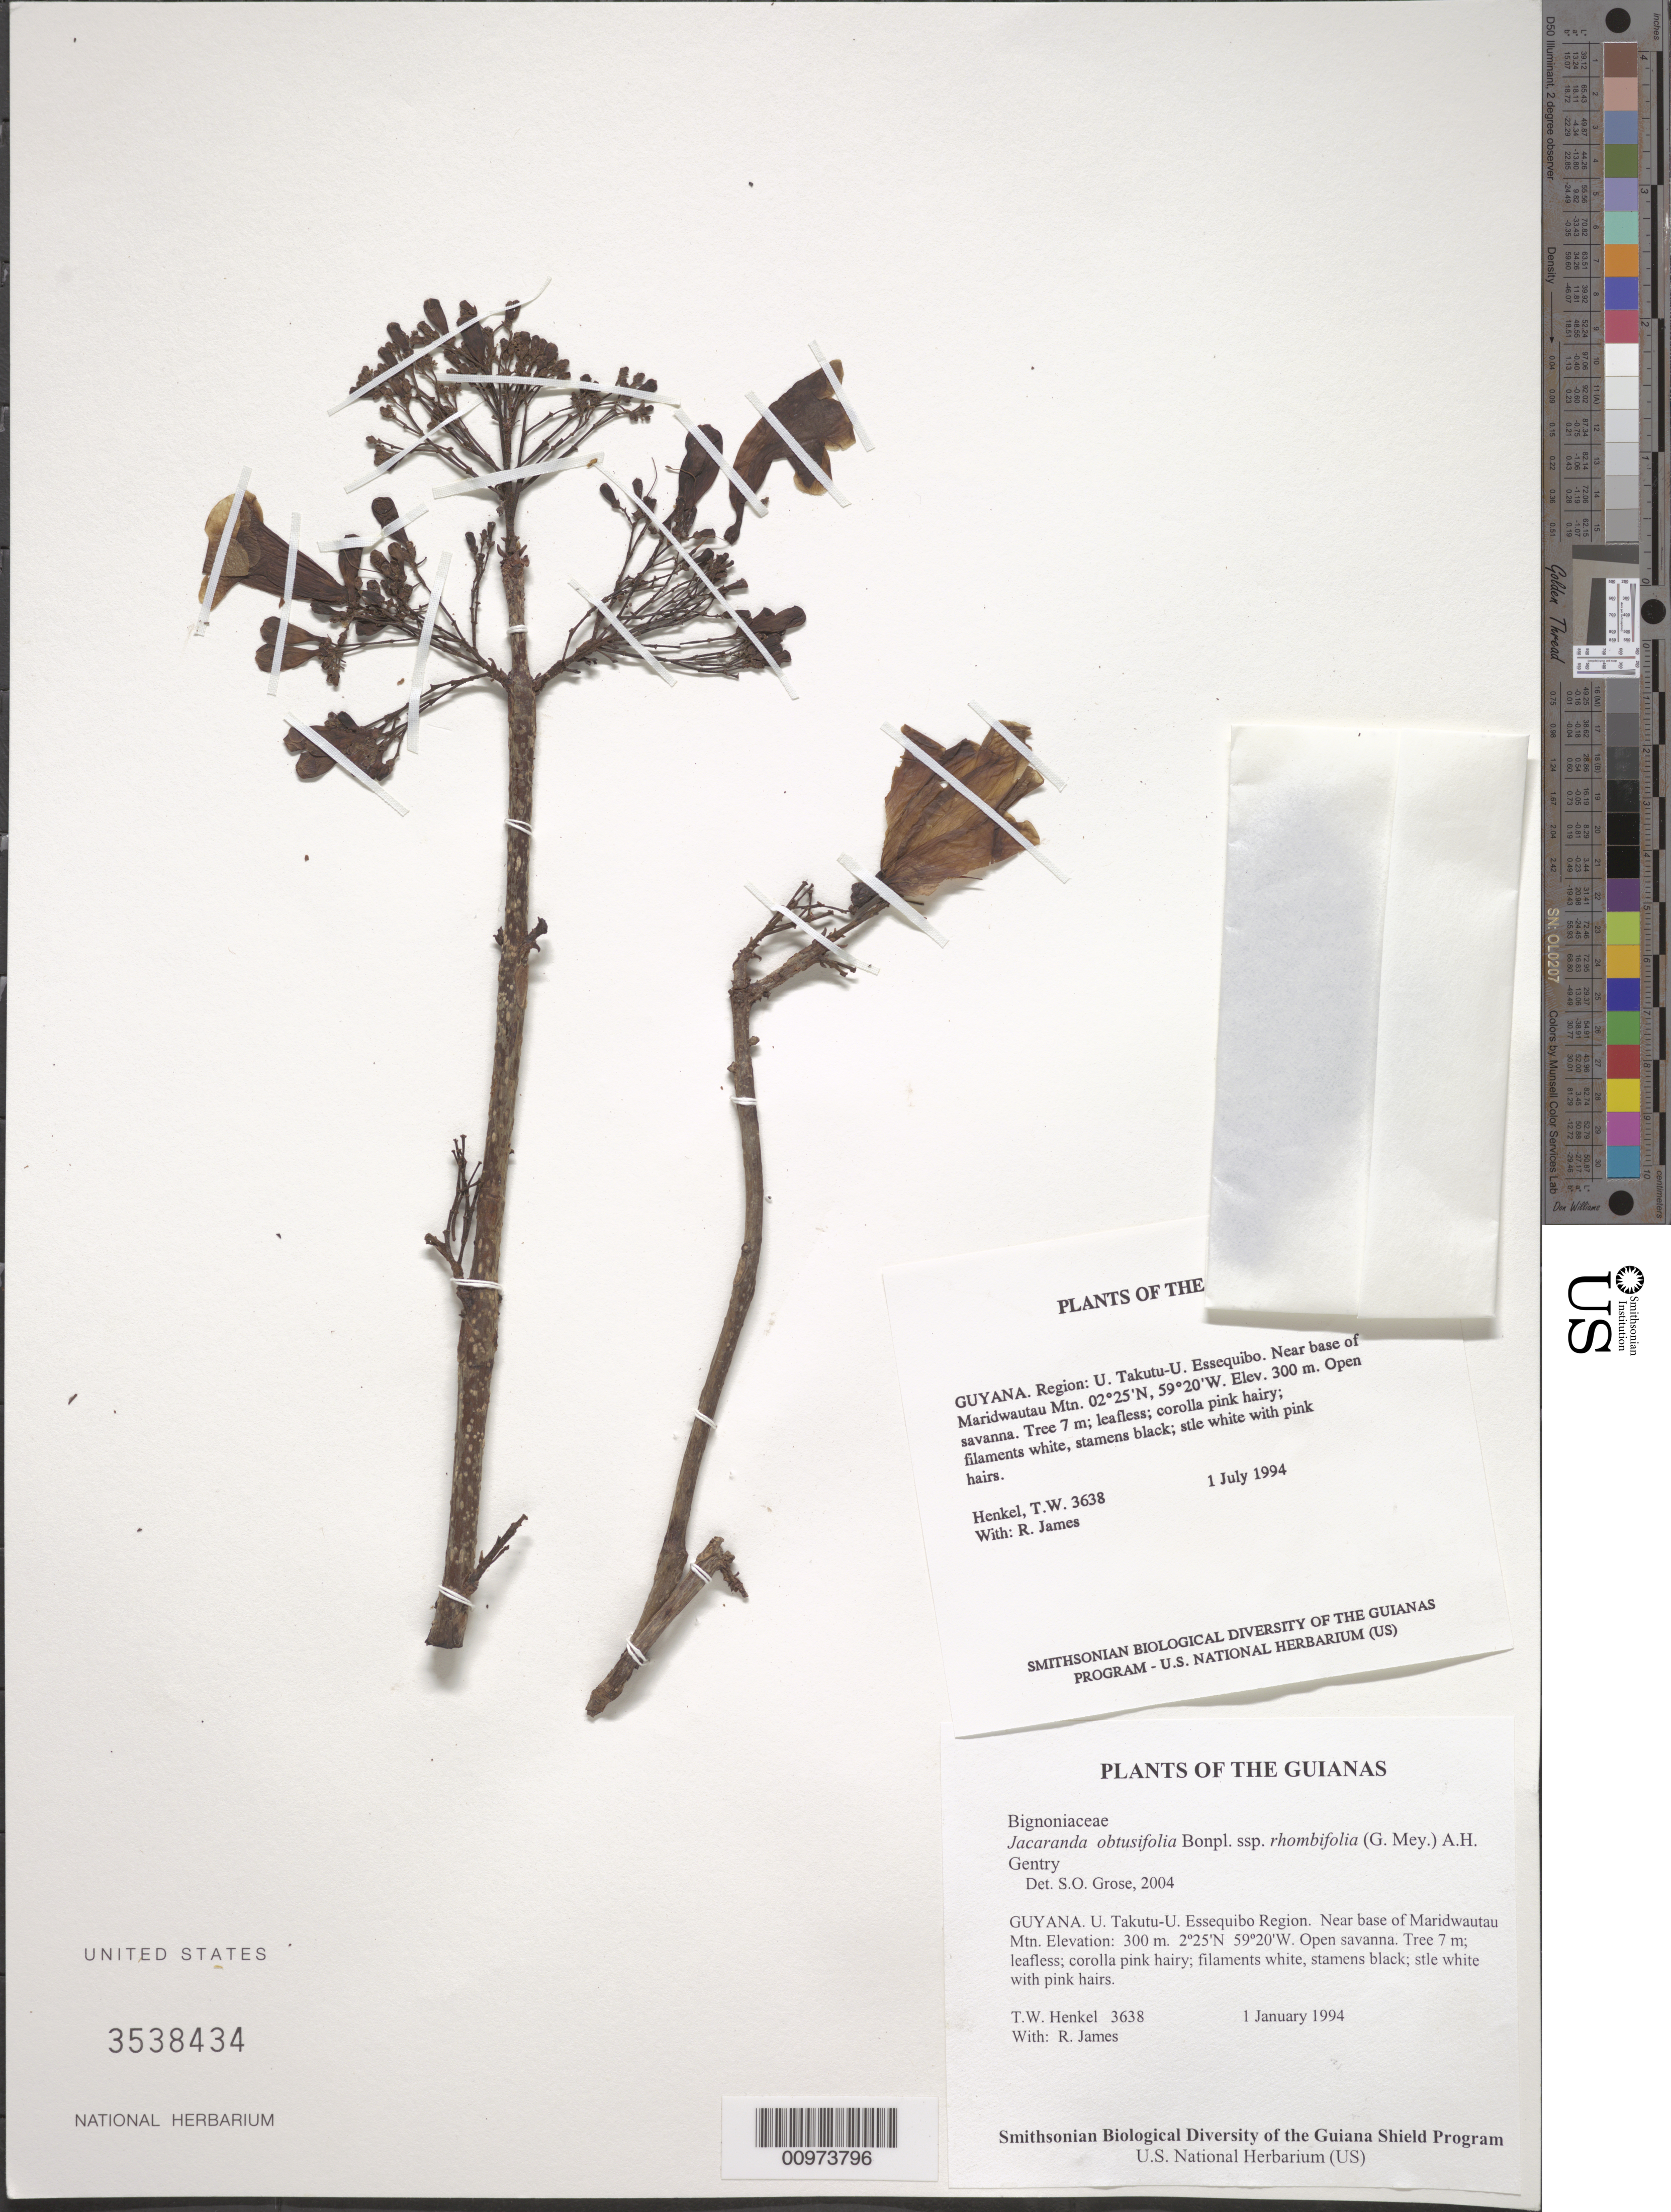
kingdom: Plantae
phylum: Tracheophyta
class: Magnoliopsida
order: Lamiales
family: Bignoniaceae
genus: Jacaranda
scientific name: Jacaranda obtusifolia subsp. rhombifolia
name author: (G. Mey.) A.H. Gentry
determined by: Grose, S. O.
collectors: T. Henkel & R. James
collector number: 3638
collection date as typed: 1 January 1994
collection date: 1994-01-01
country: Guyana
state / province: U. Takutu-U. Essequibo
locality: Near base of Maridwautau Mtn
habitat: Open savanna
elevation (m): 300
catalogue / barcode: US 3538434